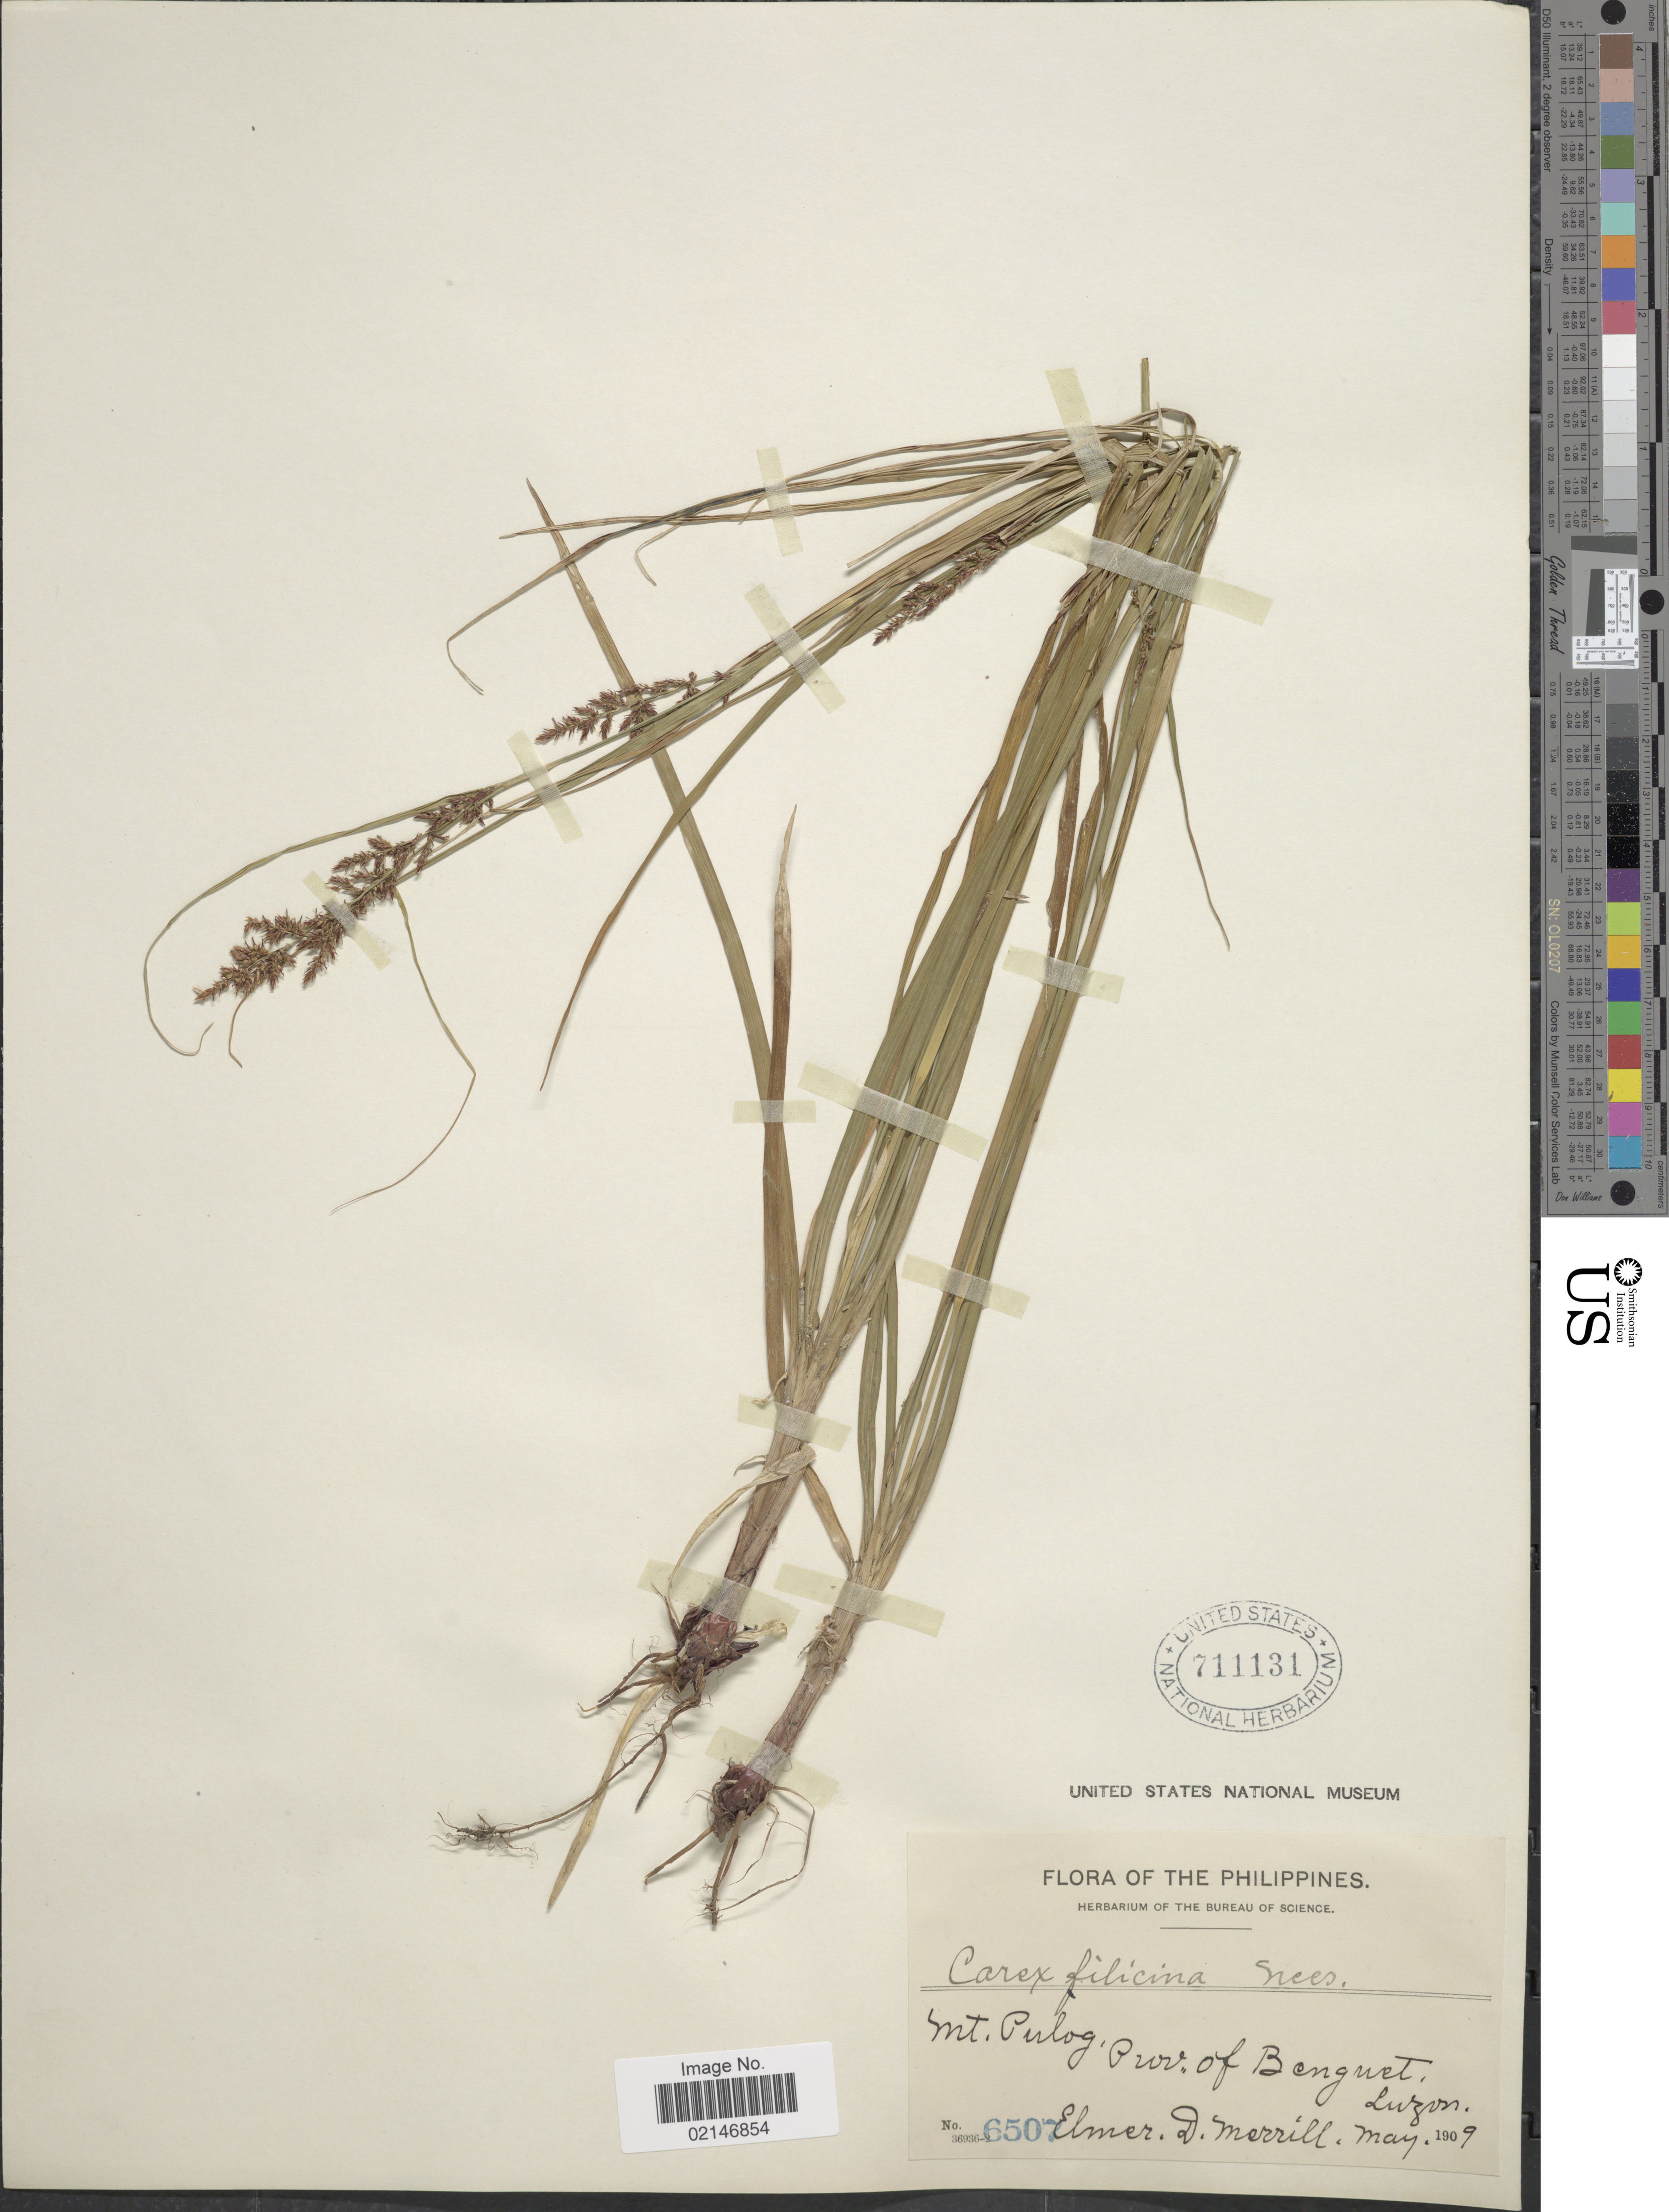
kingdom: Plantae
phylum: Tracheophyta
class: Liliopsida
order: Poales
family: Cyperaceae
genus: Carex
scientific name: Carex filicina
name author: Nees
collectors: E. D. Merrill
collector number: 6507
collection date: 1909-05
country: Philippines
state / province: Cordillera (Administrative Region)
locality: Mt. Pulog, Prov. Benguet, Luzon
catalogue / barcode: US 711131